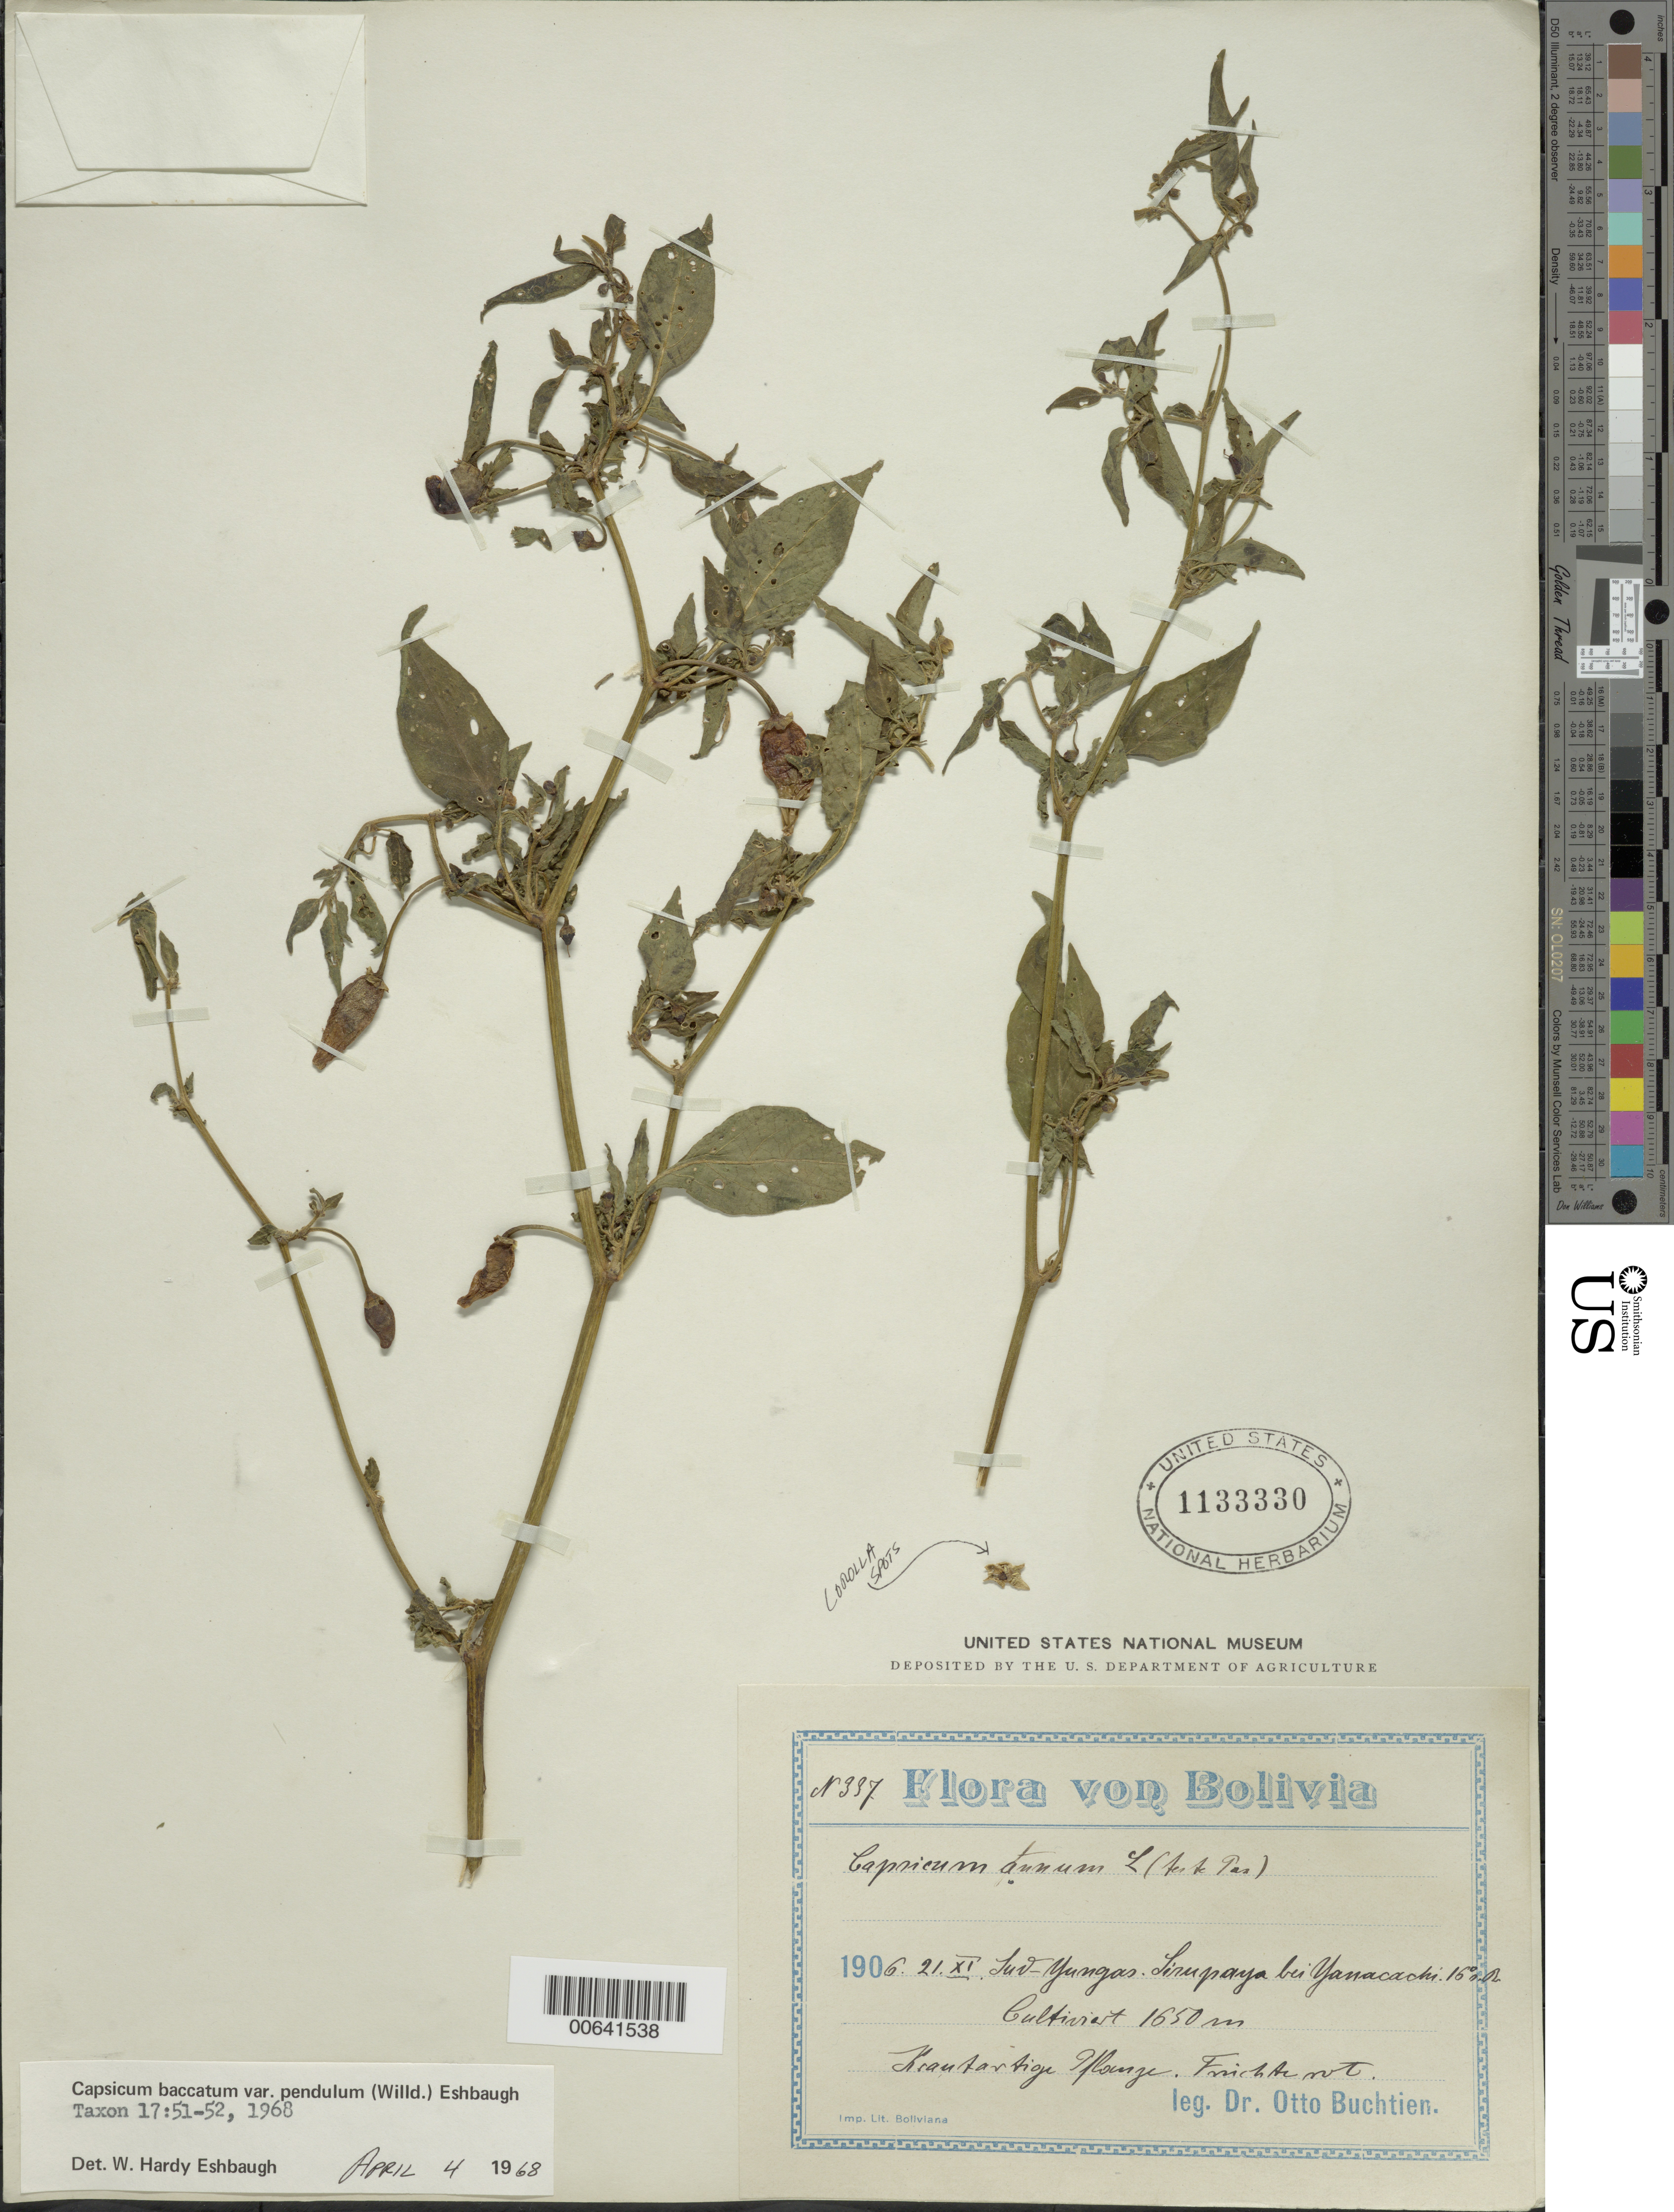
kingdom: Plantae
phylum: Tracheophyta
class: Magnoliopsida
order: Solanales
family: Solanaceae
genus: Capsicum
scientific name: Capsicum baccatum var. pendulum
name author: L.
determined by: Eshbaugh, W. H.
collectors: O. Buchtien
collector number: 337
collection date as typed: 21 Nov 1906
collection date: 1906-11-21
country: Bolivia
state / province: La Paz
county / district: Sud Yungas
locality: Sud Yungas Lirupaya via Guanacachi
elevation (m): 1650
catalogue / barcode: US 1133330